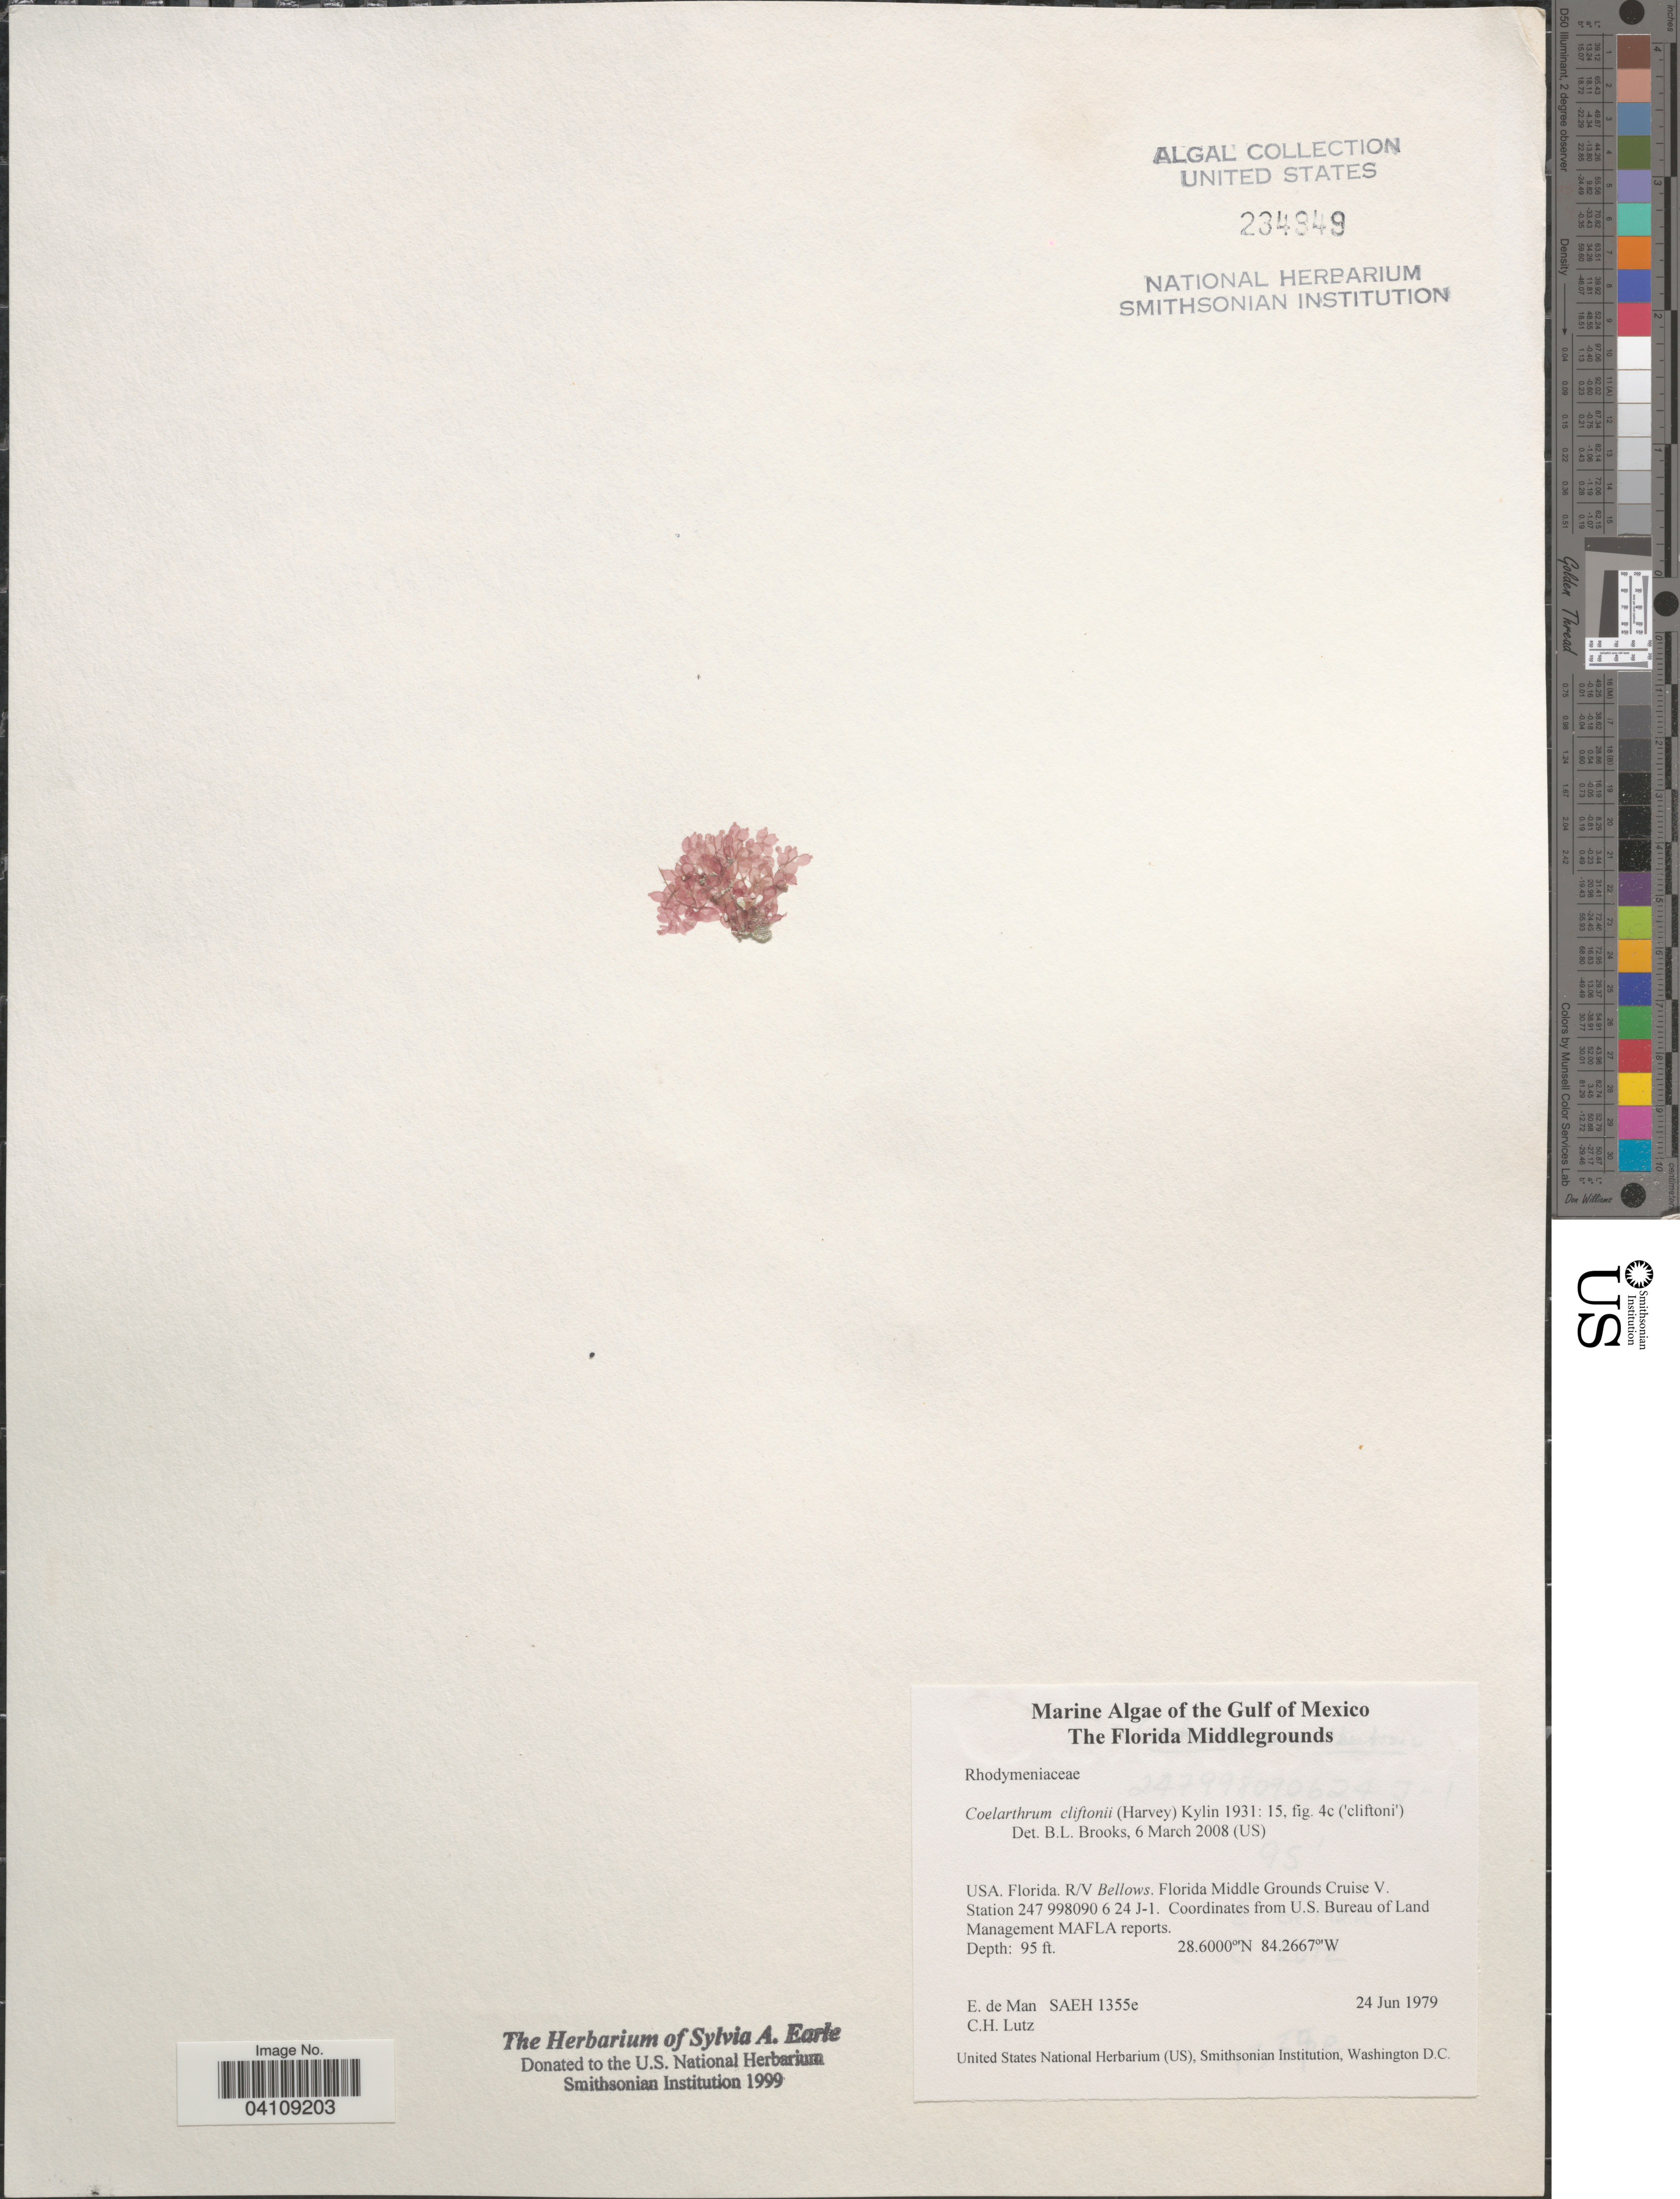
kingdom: Plantae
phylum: Rhodophyta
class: Florideophyceae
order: Rhodymeniales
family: Rhodymeniaceae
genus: Coelarthrum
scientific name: Coelarthrum cliftonii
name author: (Harv.) Kylin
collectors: E. de Man & C. Lutz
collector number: SAEH 1355e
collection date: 1979-06-24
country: United States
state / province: Florida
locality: Gulf of Mexico. The Florida Middlegrounds. Florida. R/V Bellows. Florida Middle Grounds Cruise V. Station 247 998090 6 24 J-1.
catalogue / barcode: US 234949